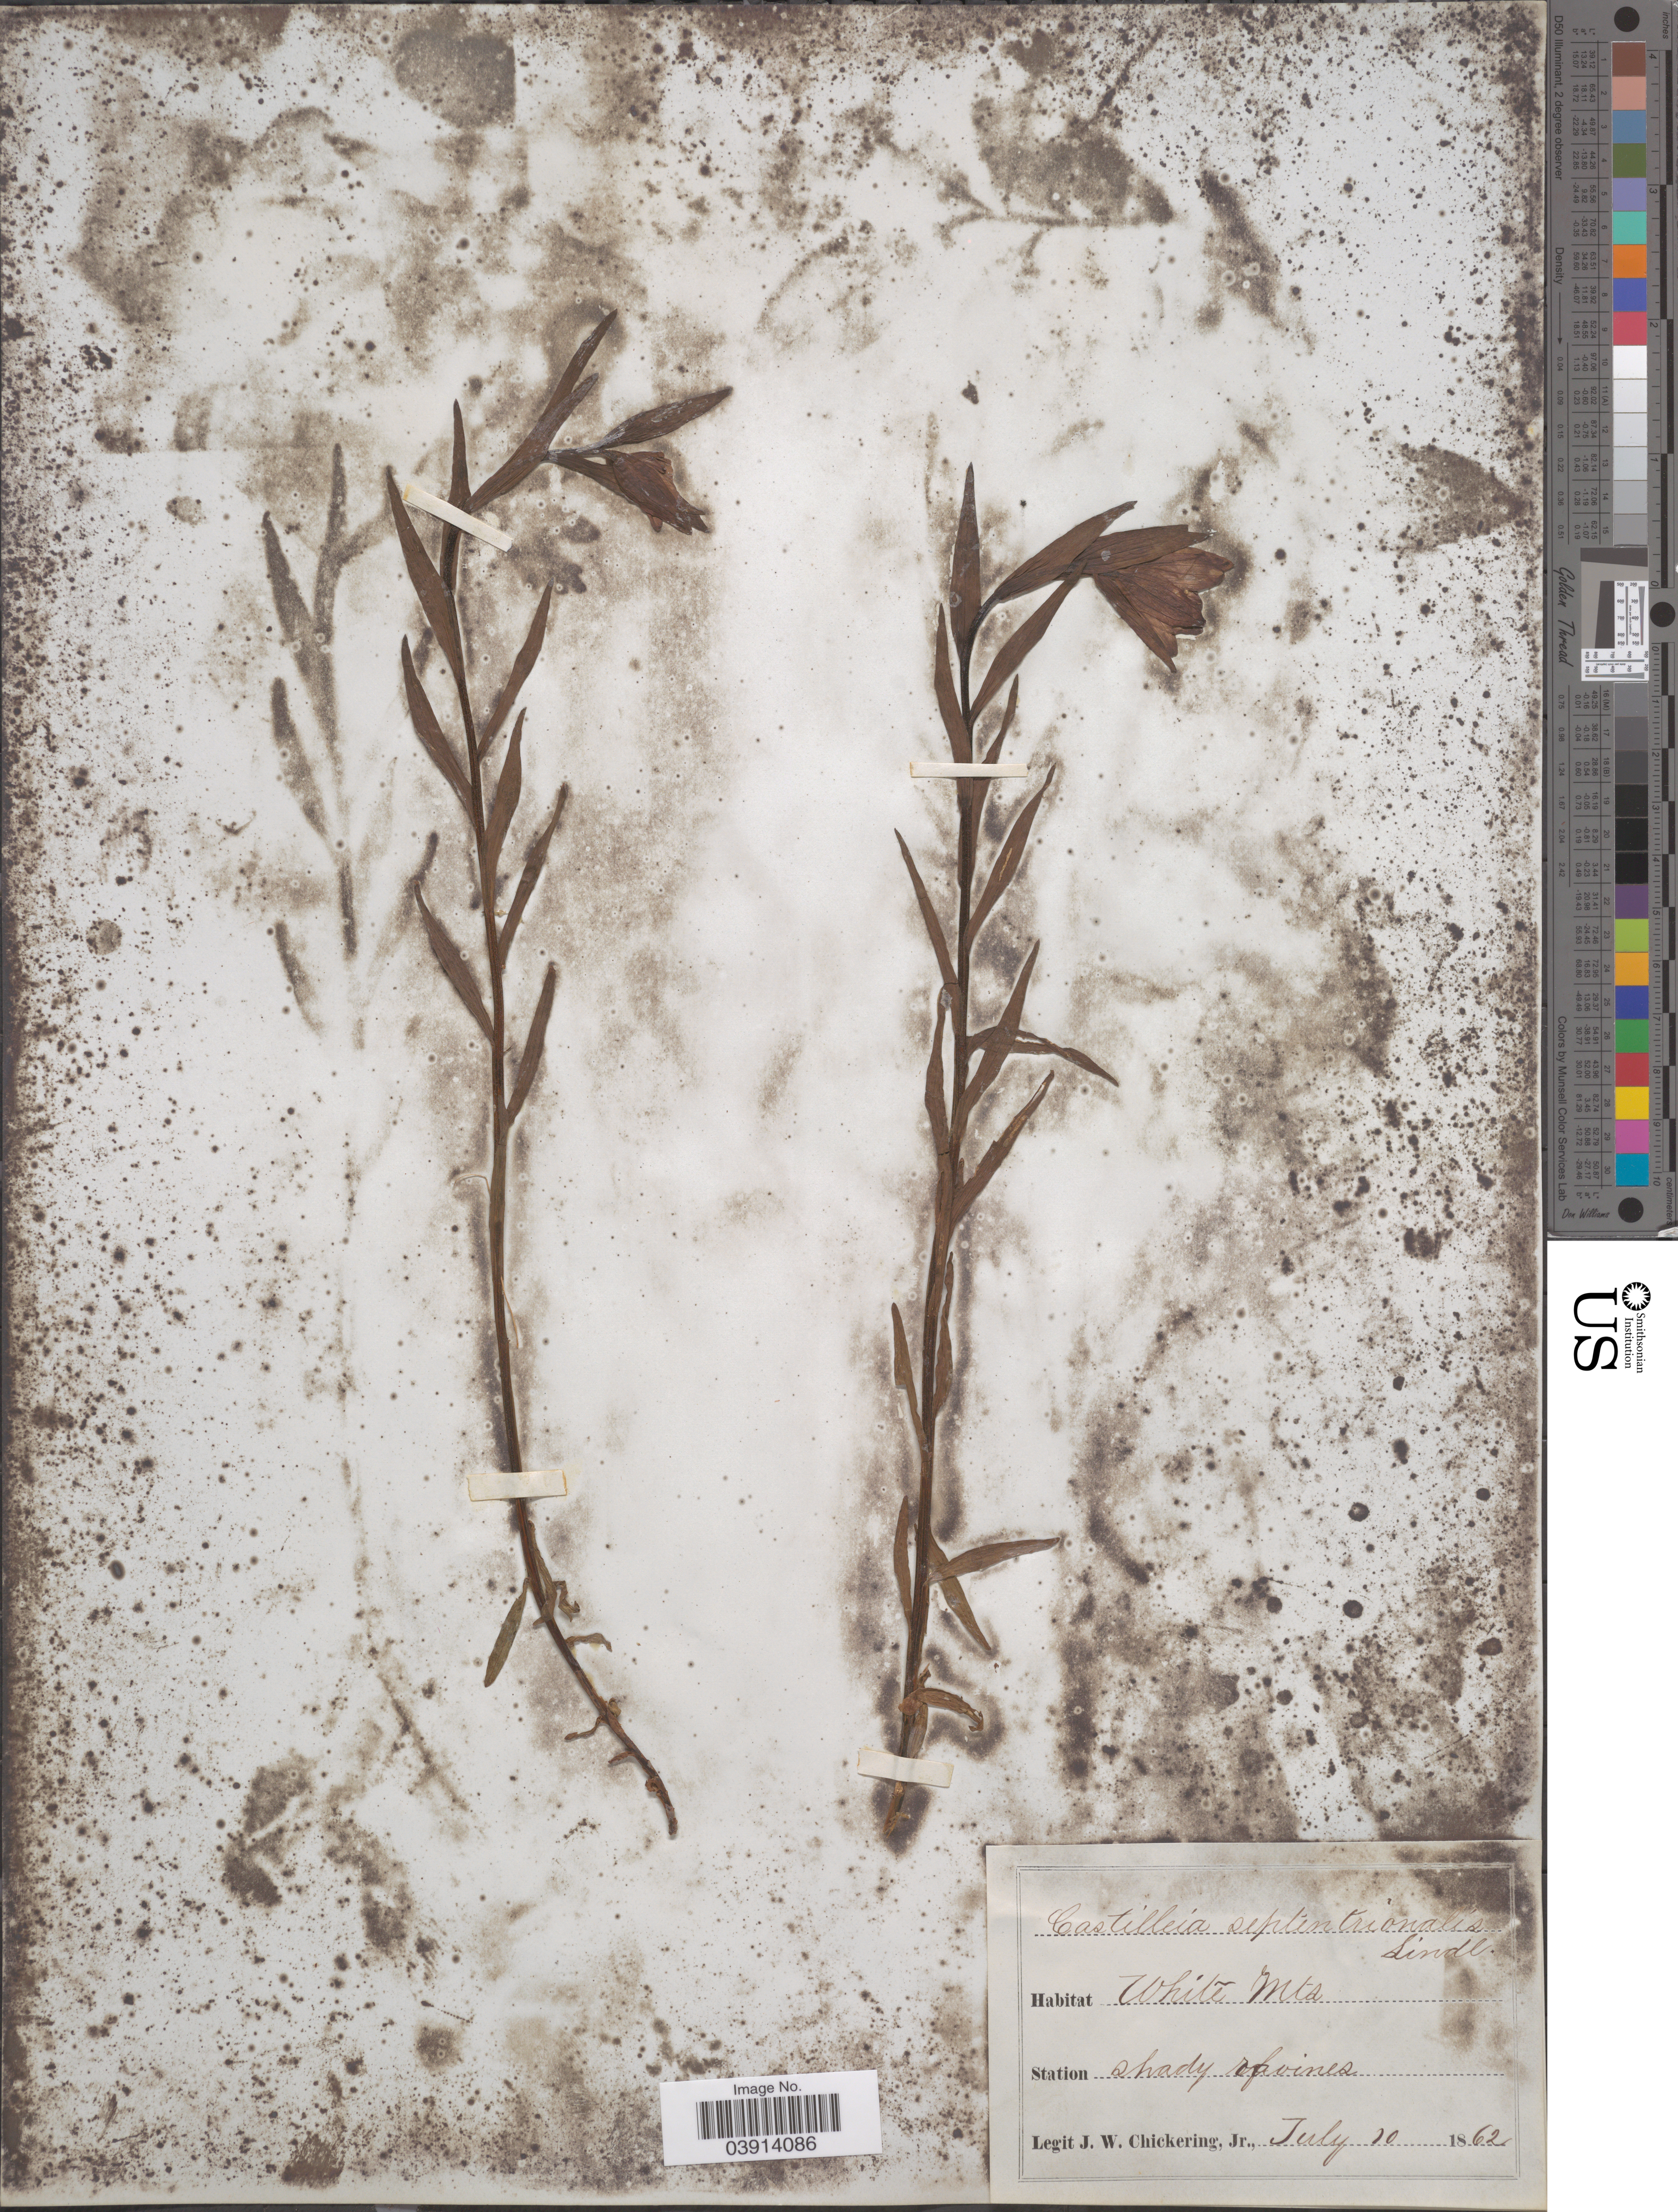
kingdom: Plantae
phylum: Tracheophyta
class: Magnoliopsida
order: Lamiales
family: Orobanchaceae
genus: Castilleja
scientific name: Castilleja septentrionalis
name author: Lindl.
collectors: J. W. Chickering Jr.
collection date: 1862-07-10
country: United States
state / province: New Hampshire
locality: White Mts.